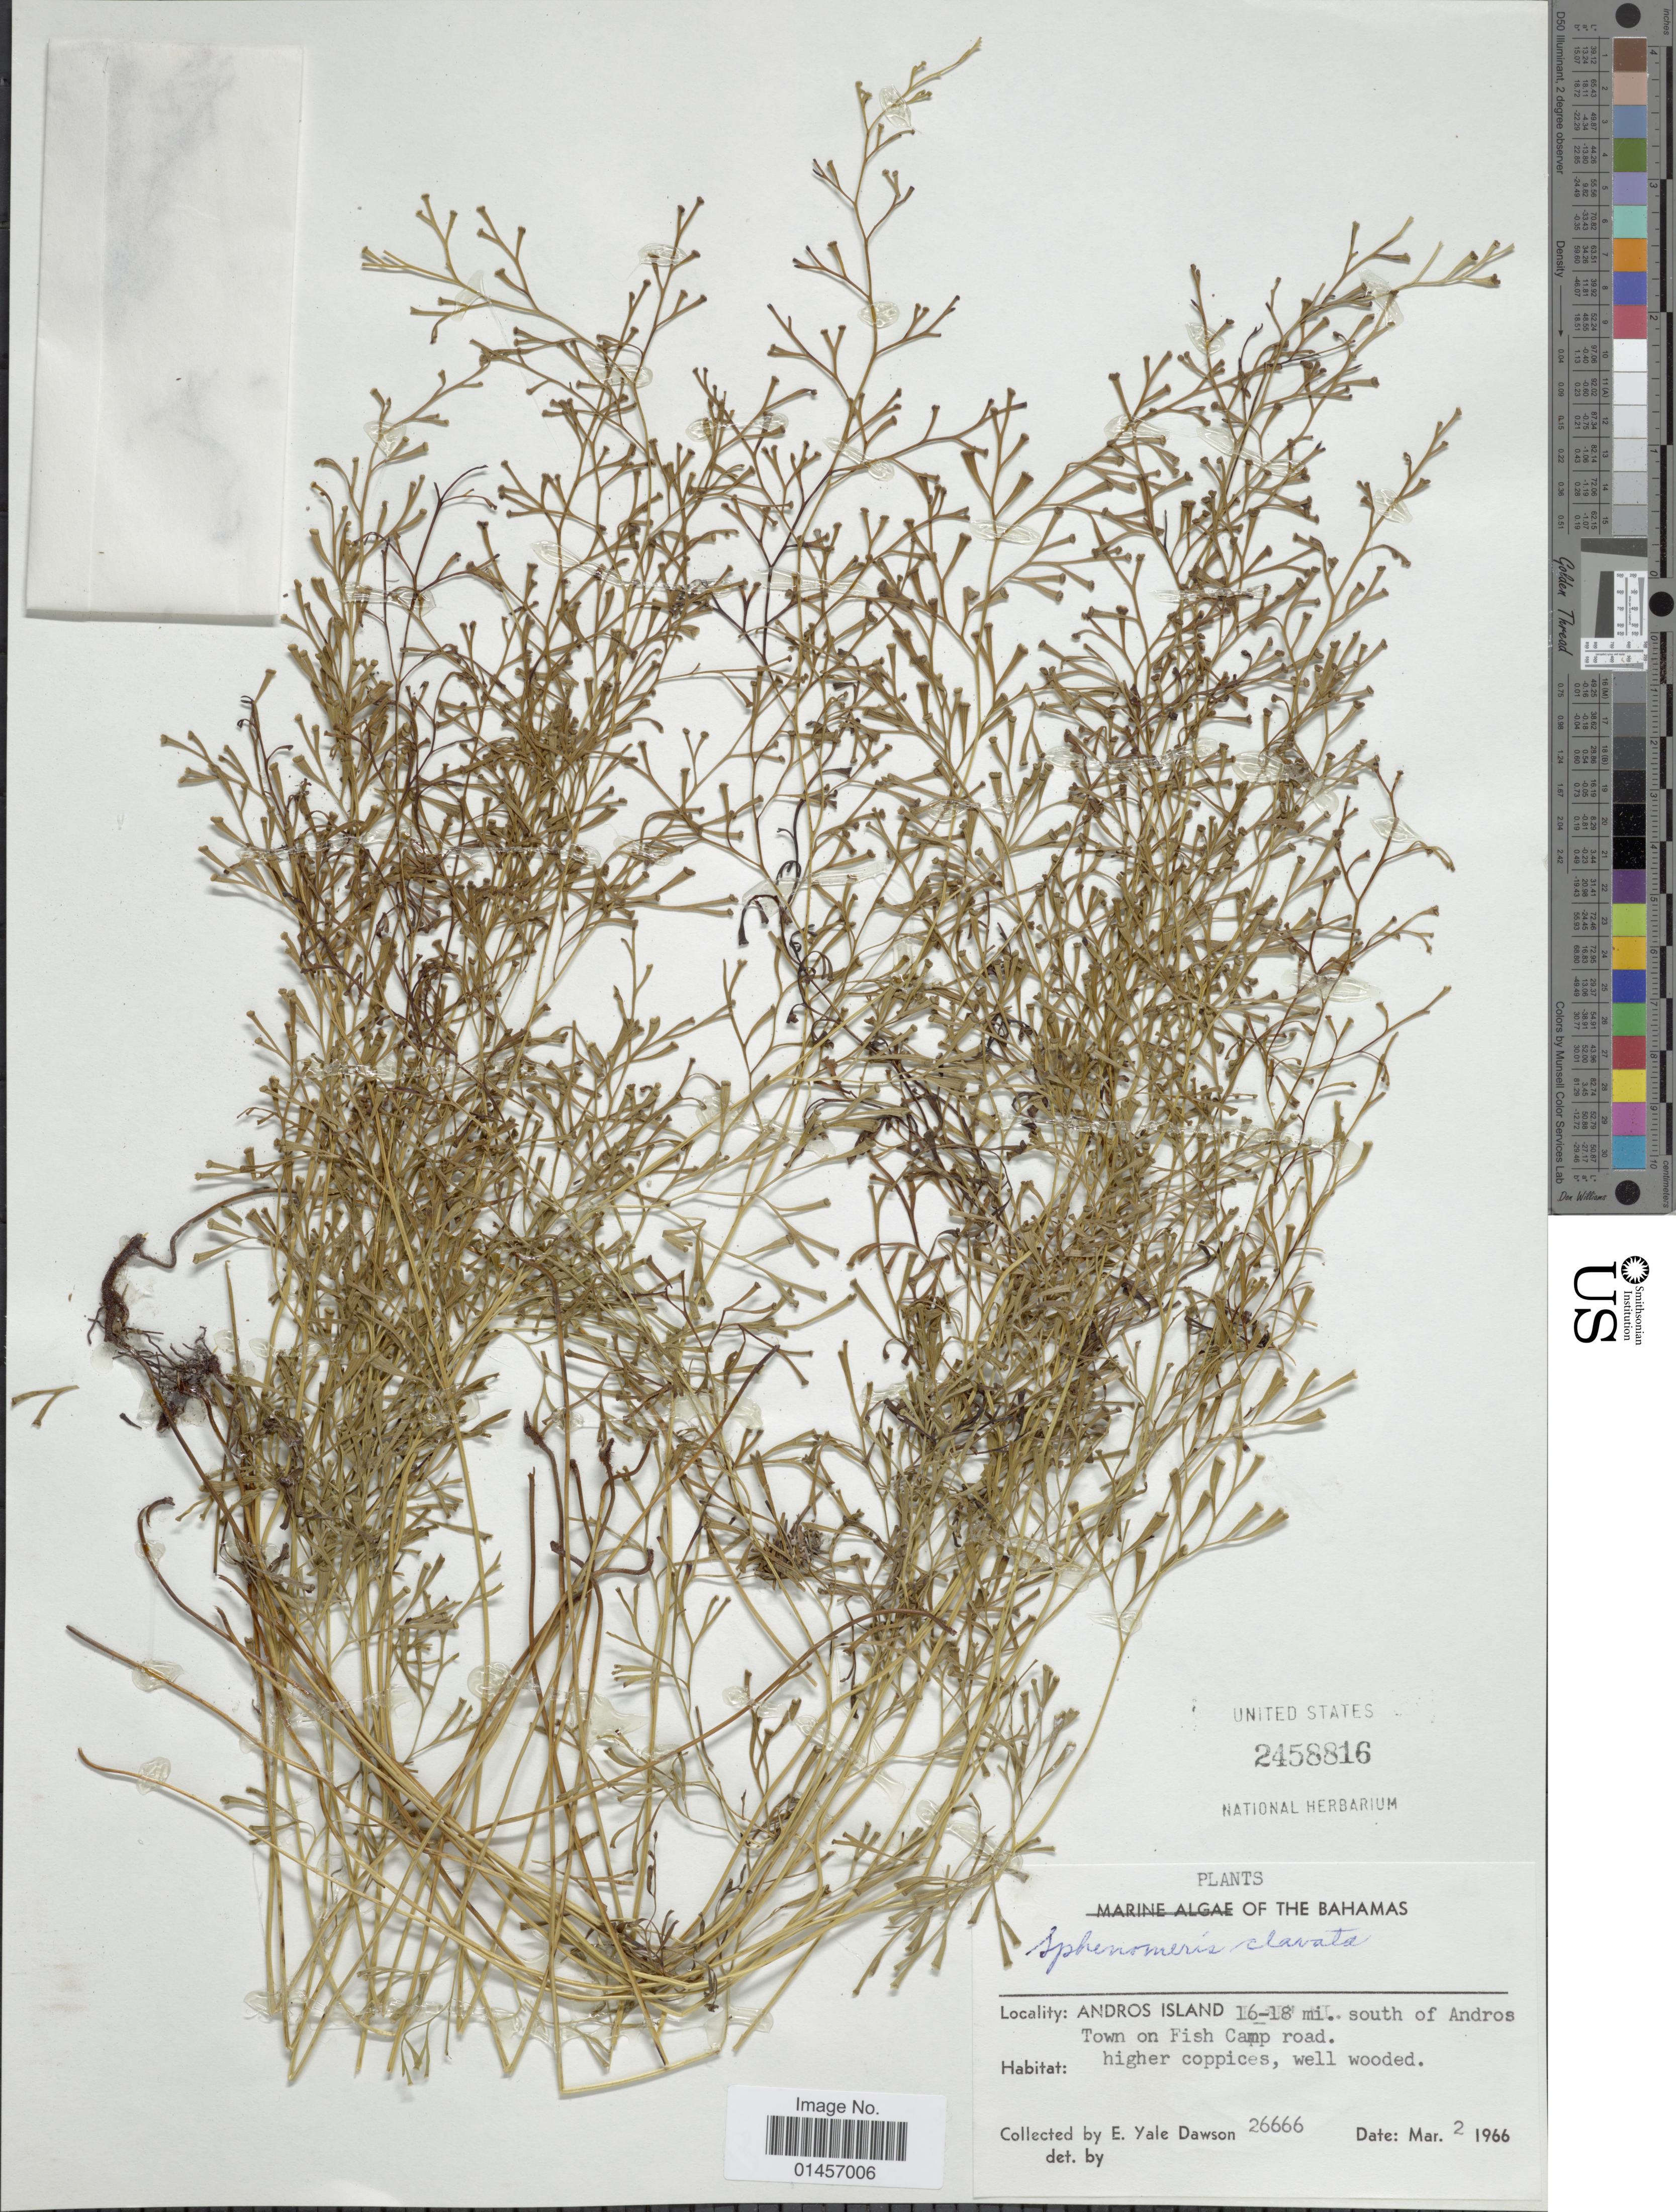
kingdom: Plantae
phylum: Tracheophyta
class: Polypodiopsida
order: Polypodiales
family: Lindsaeaceae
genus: Sphenomeris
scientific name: Sphenomeris clavata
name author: (L.) Maxon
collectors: N. Yensen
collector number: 26666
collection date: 1966-03-02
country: Bahamas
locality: Bahams, Andros Island, 16-18 mi. south of Andros Town on Fish Camp Road.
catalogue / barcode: US 2458816